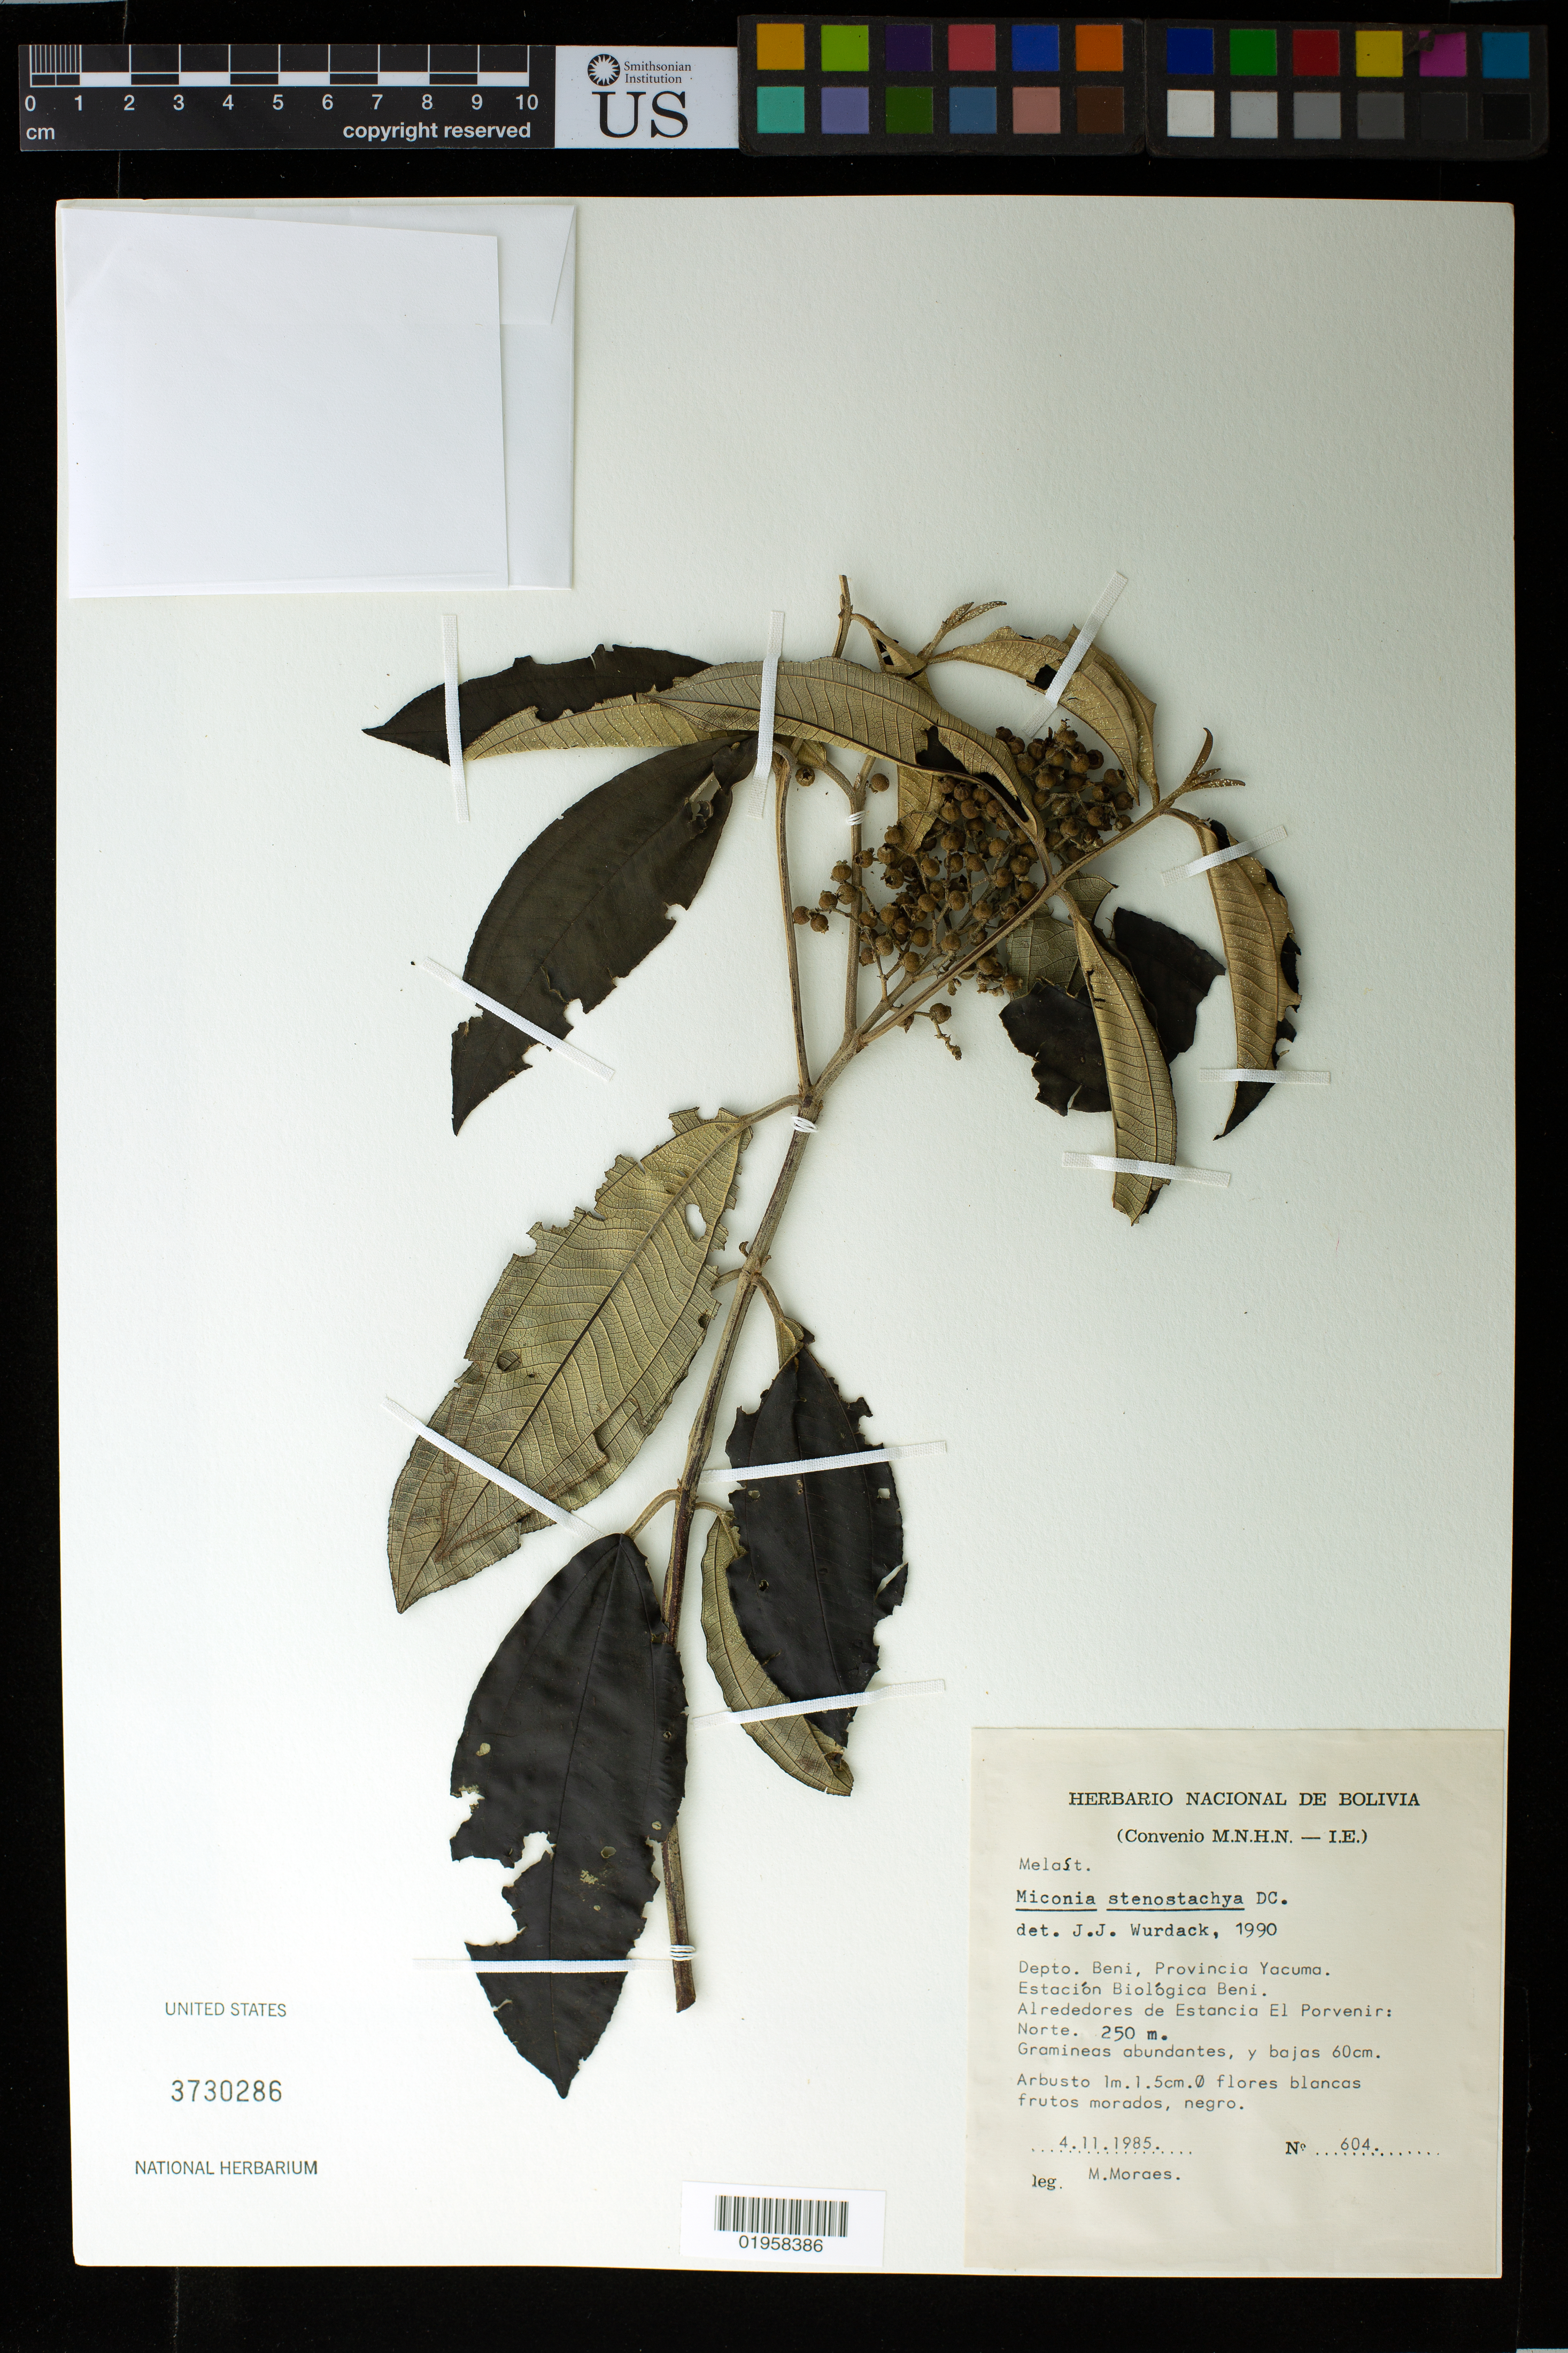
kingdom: Plantae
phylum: Tracheophyta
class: Magnoliopsida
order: Myrtales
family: Melastomataceae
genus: Miconia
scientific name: Miconia stenostachya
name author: DC.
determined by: Wurdack, John J., (US), US (UNITED STATES)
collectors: M. Moraes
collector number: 604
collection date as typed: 4.11.1985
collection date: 1985-11-04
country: Bolivia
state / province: Beni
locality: Prov. Yacuma. Estación Biológica Beni. Alrededores de Estancia El Porvenir: Norte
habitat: Gramineas abundantes, y bajas 60 cm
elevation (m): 250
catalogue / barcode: US 3730286